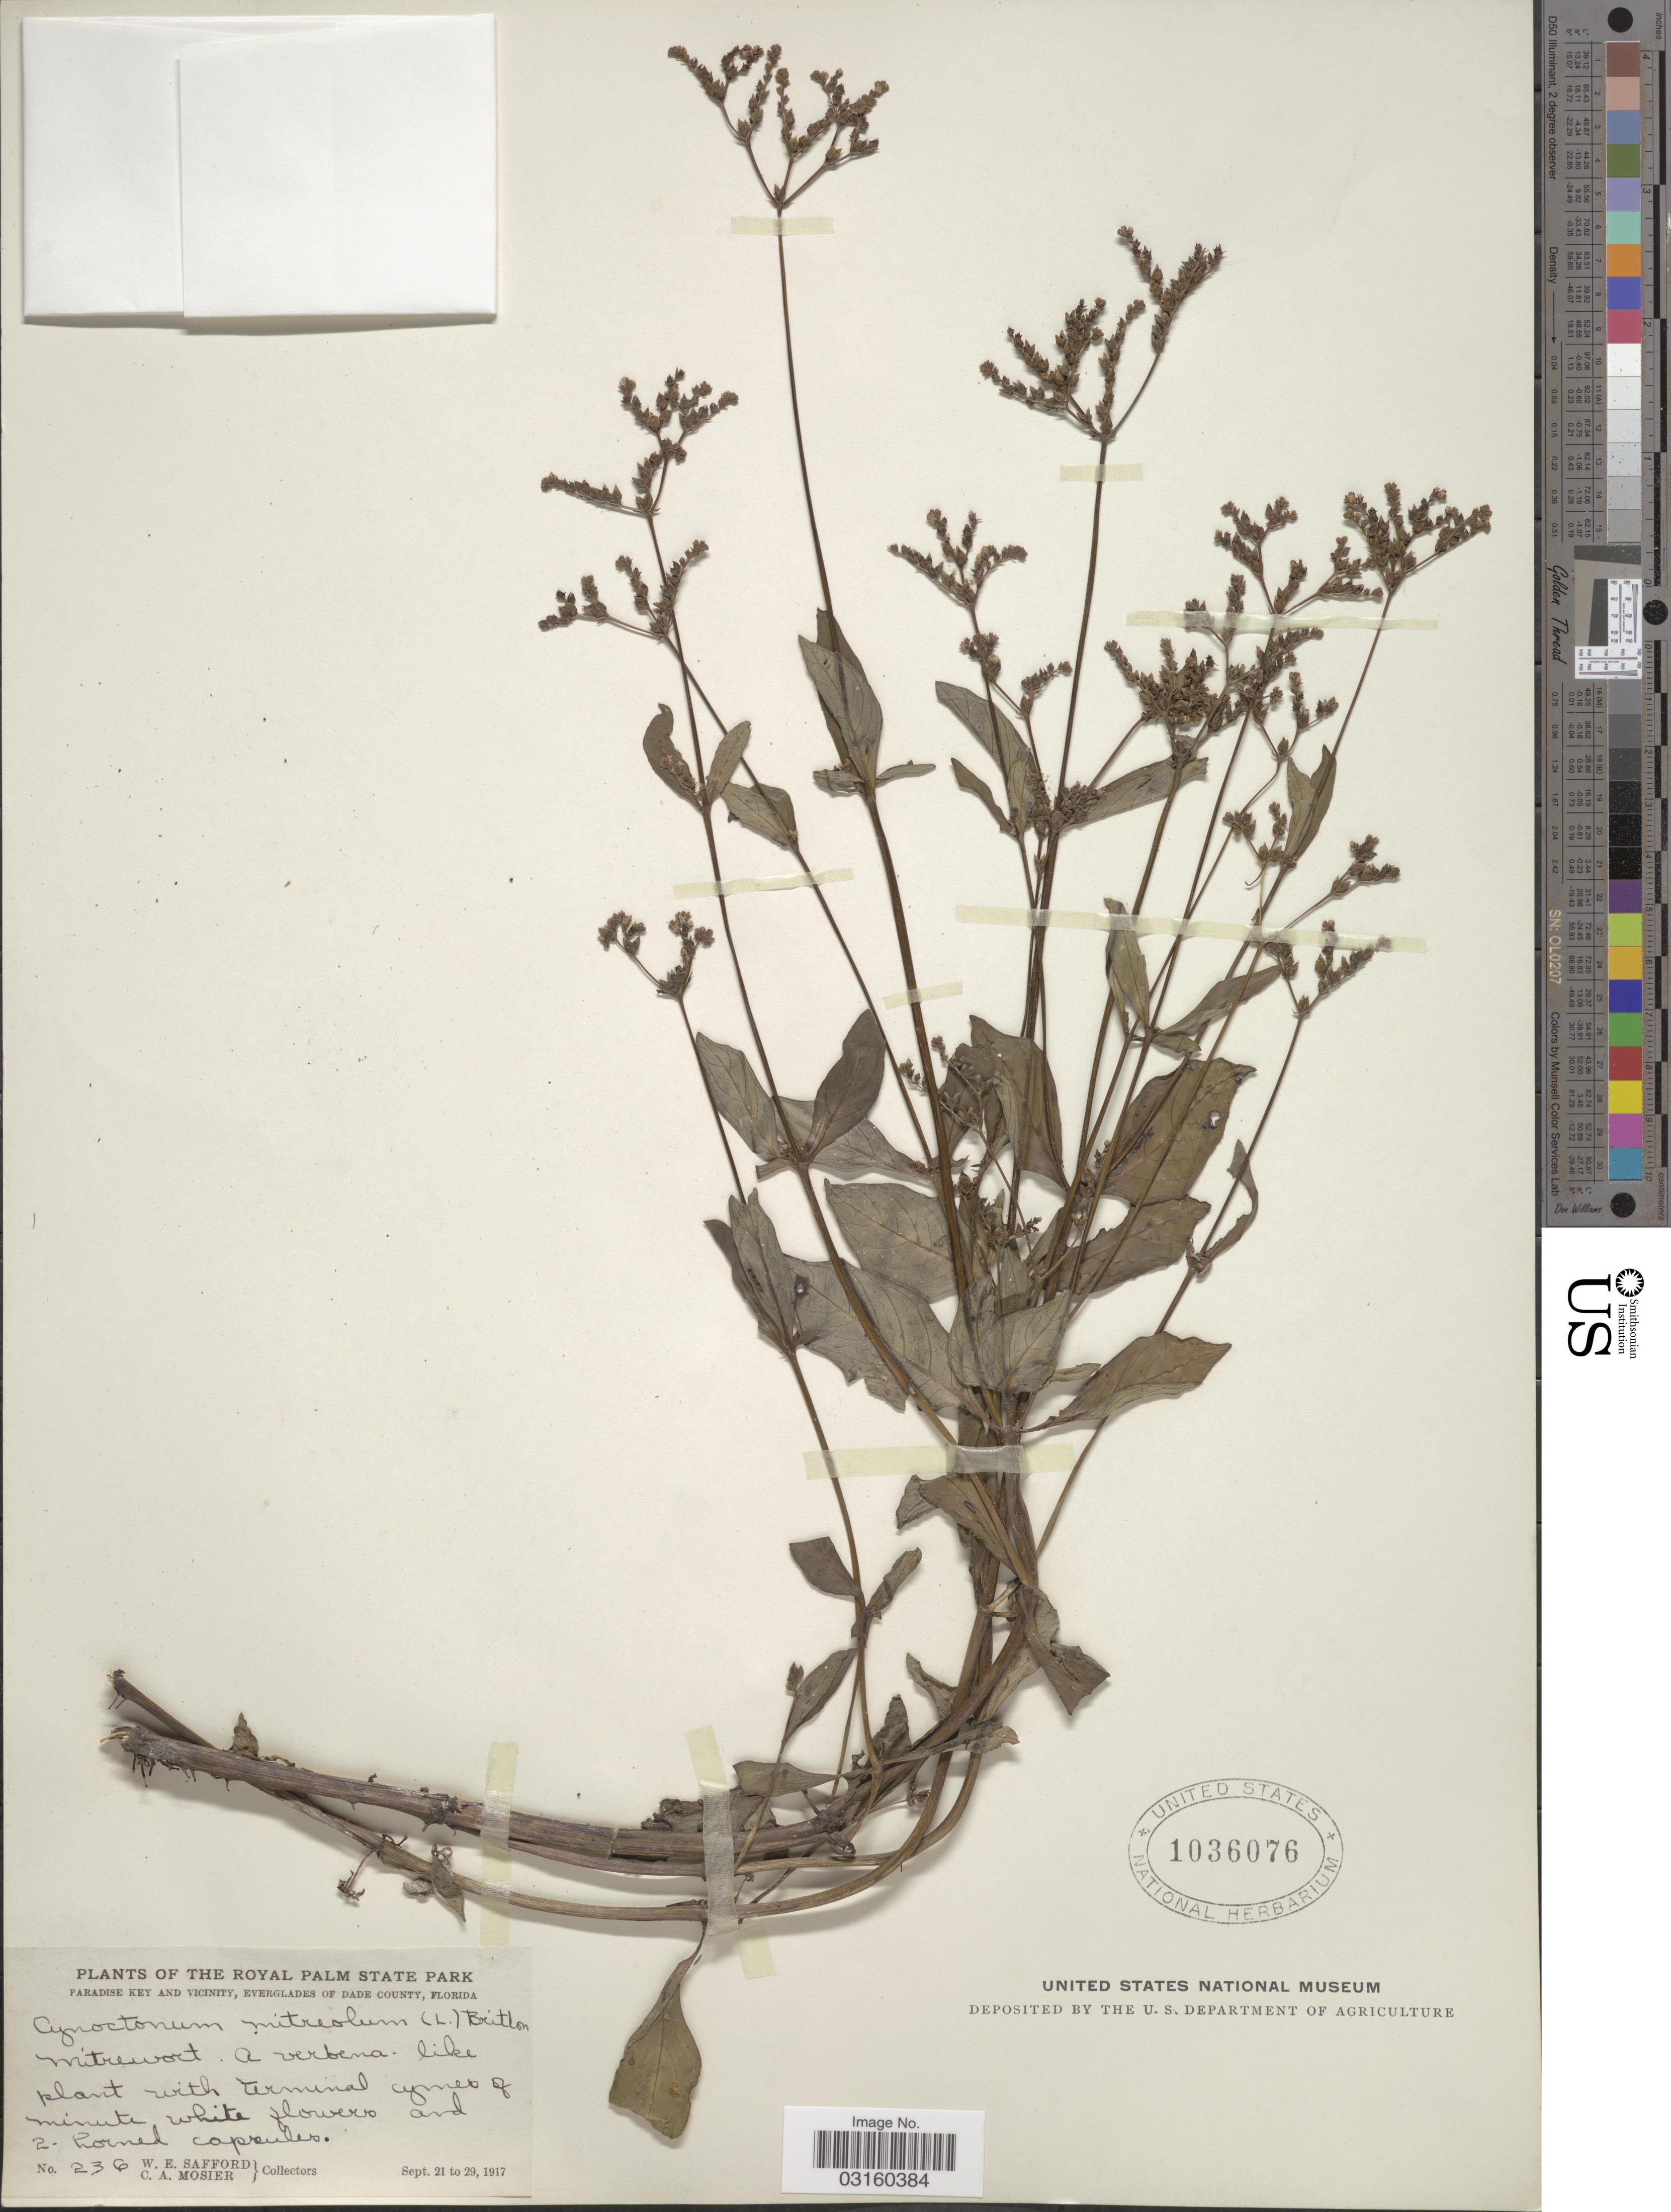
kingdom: Plantae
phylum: Tracheophyta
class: Magnoliopsida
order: Gentianales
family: Loganiaceae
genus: Mitreola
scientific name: Mitreola petiolata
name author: (J.F. Gmel.) Torr. & A. Gray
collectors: W. E. Safford & C. A. Mosier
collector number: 236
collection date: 1917-09-21/1917-09-29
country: United States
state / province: Florida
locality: The Royal Palm State Park, Paradise Key and Vicinity, Everglades of Dade County.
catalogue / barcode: US 1036076